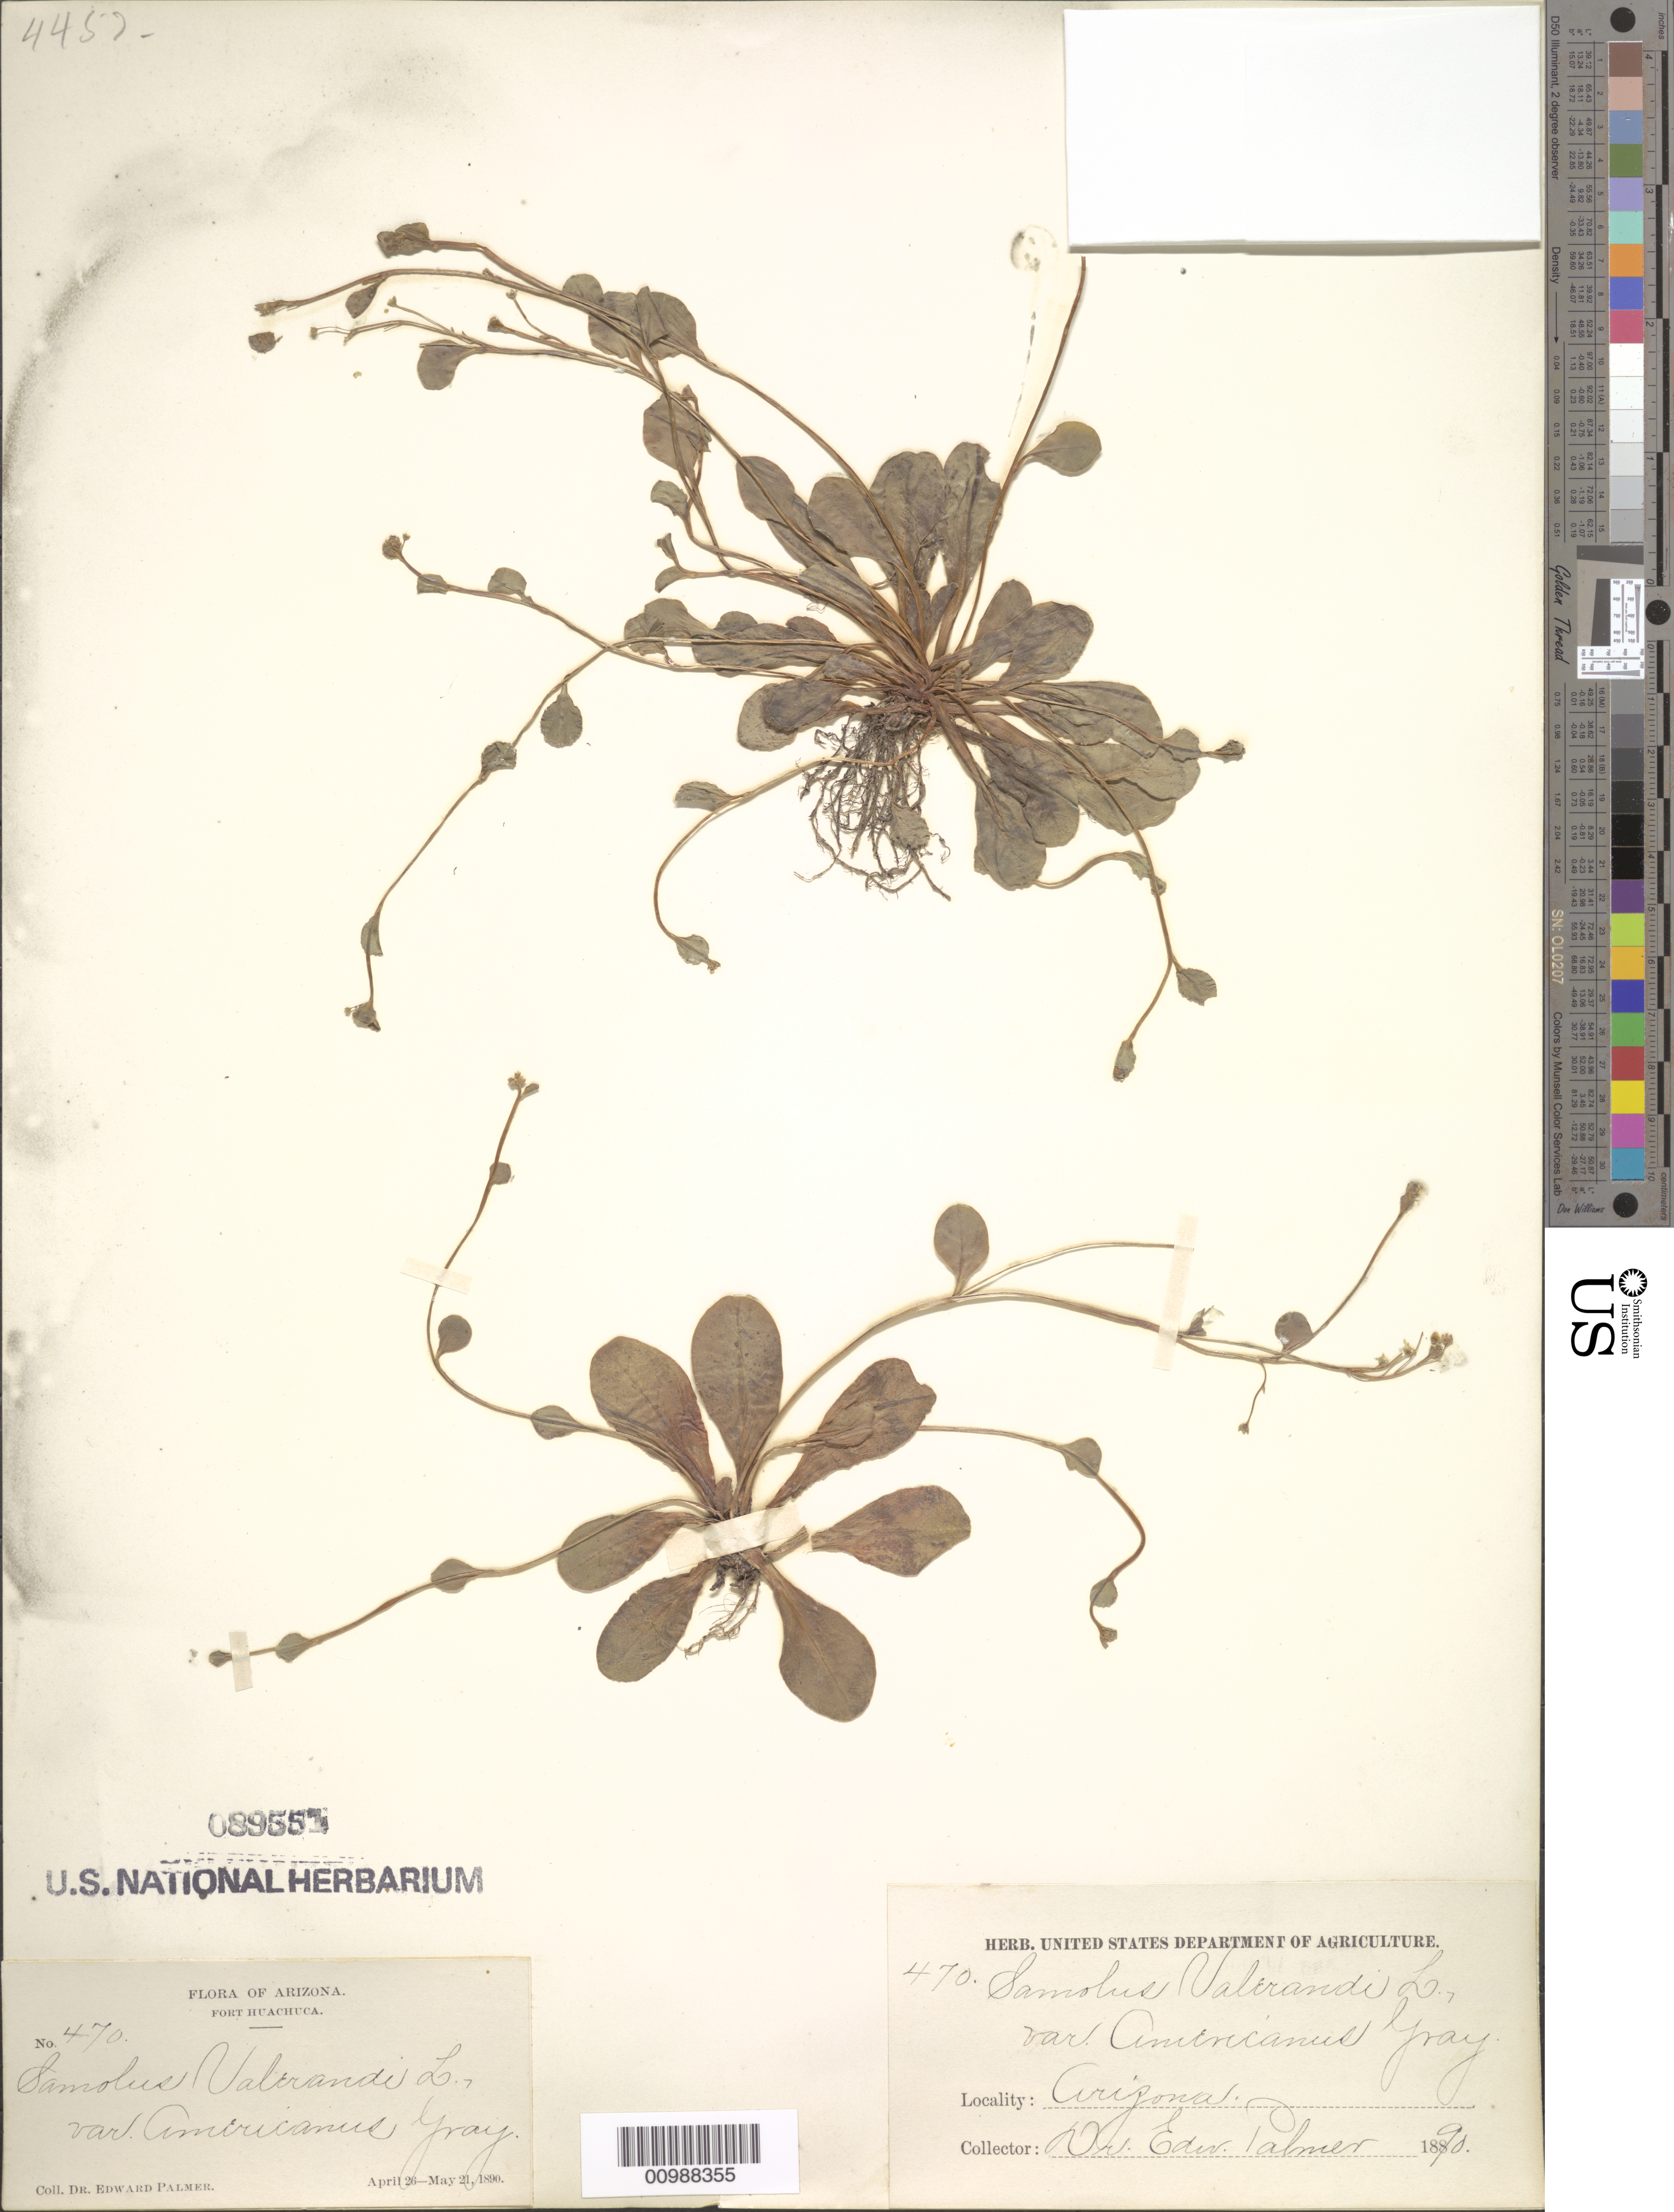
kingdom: Plantae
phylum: Tracheophyta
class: Magnoliopsida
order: Ericales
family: Primulaceae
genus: Samolus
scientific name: Samolus valerandi var. americanus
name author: A. Gray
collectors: D. E. Palmer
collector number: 470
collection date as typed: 26 Apr 1890 to 21 May 1890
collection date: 1890-04-26/1890-05-21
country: United States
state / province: Arizona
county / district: Cochise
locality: Fort Huachuca.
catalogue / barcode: US 89551